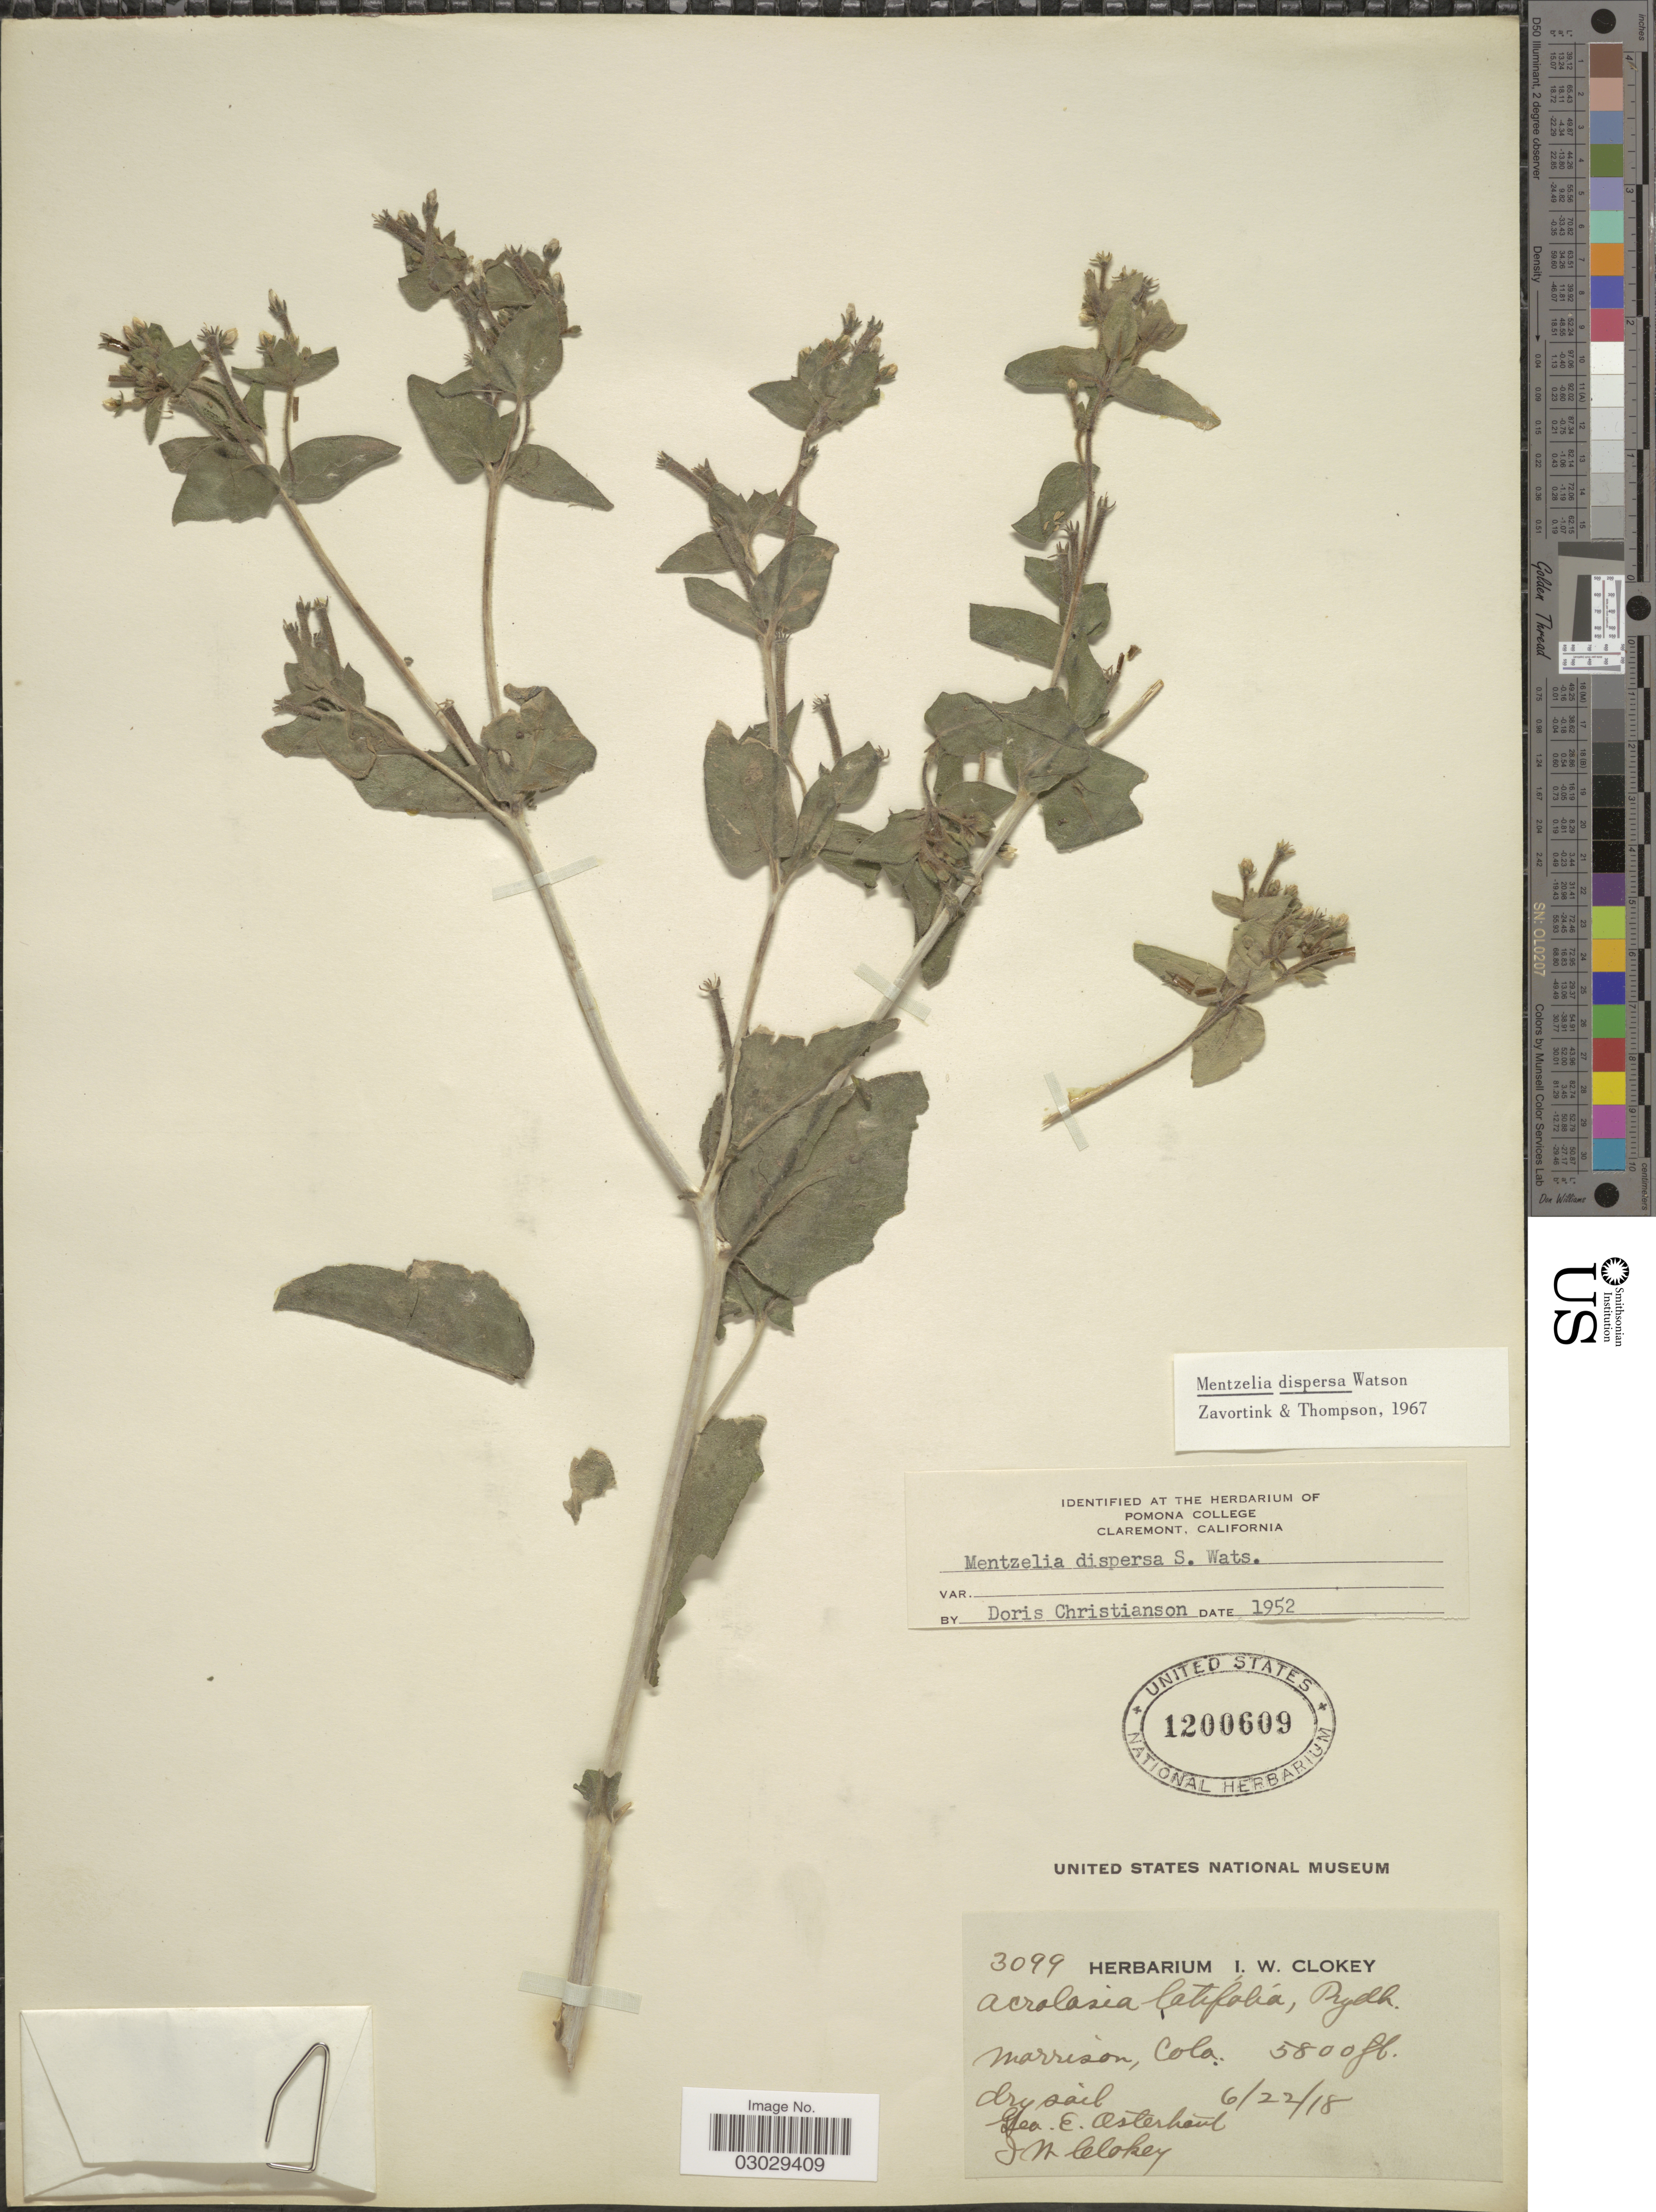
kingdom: Plantae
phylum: Tracheophyta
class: Magnoliopsida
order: Cornales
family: Loasaceae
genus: Mentzelia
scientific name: Mentzelia dispersa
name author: S. Watson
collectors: G. Osterhout & J. Clokey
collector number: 3099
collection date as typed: Transcribed d/m/y: 22/6/18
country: United States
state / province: Colorado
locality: Morrison.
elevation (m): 1768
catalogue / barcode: US 1200609